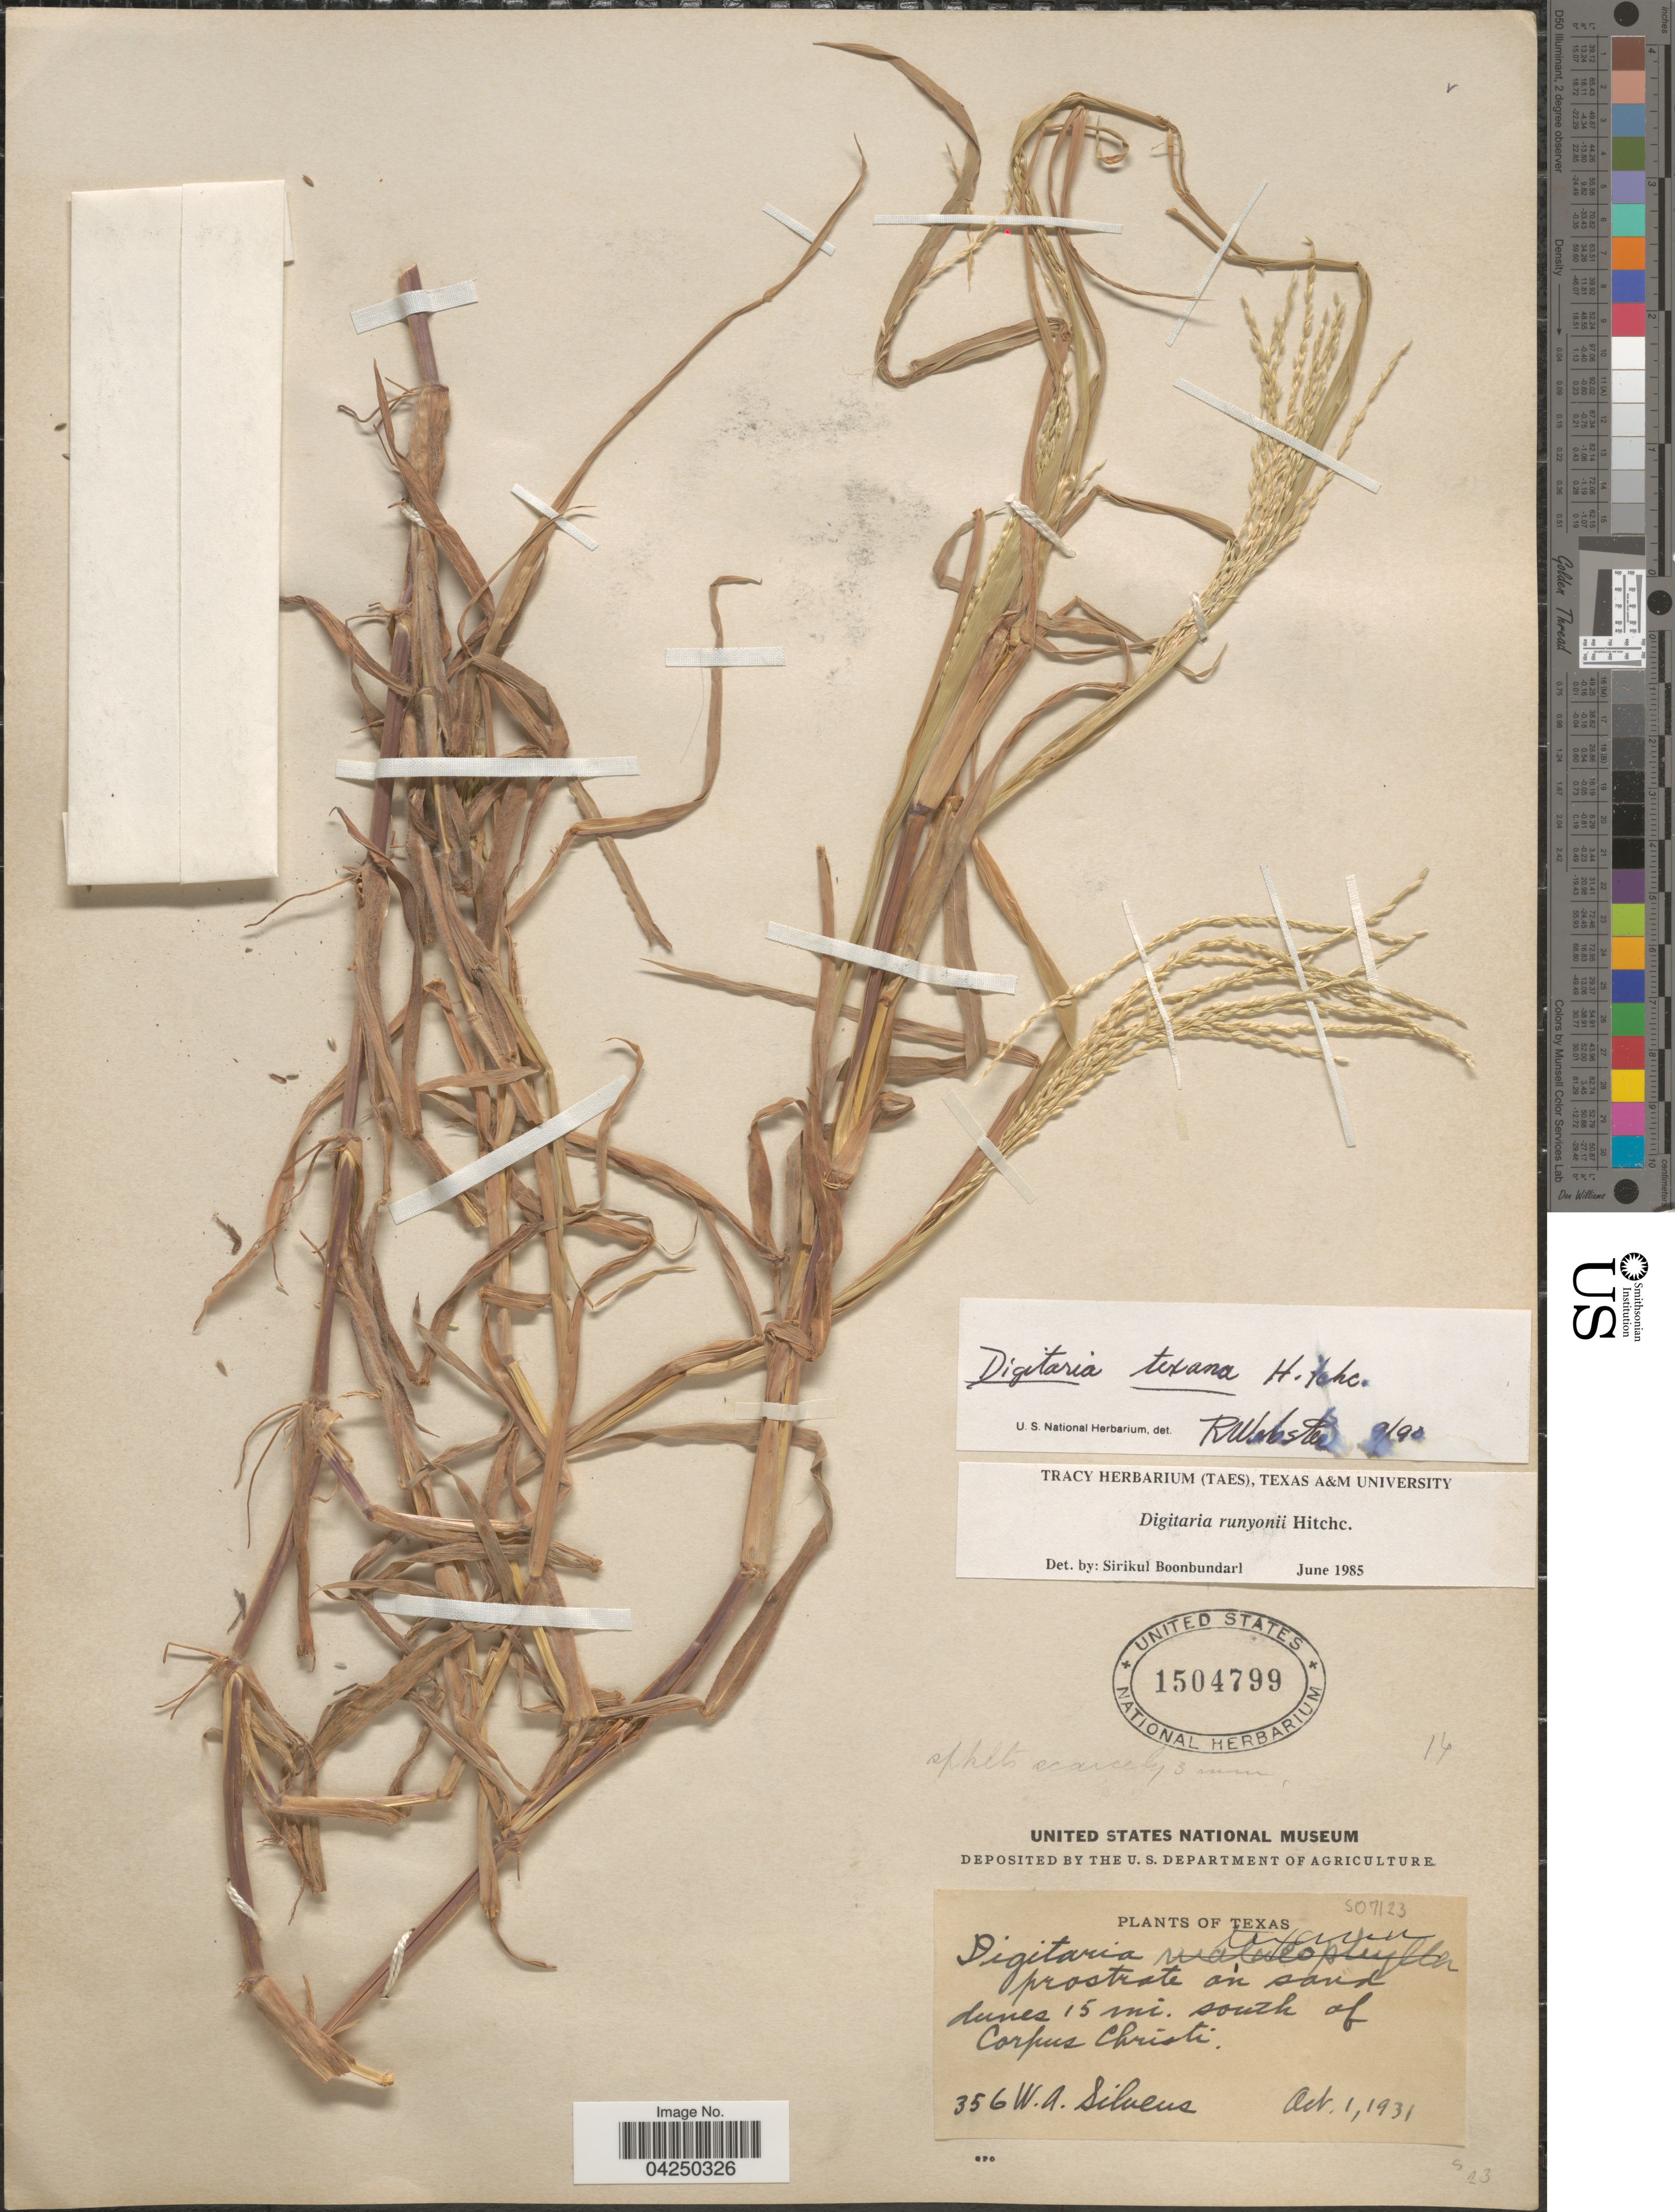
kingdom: Plantae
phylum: Tracheophyta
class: Liliopsida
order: Poales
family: Poaceae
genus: Digitaria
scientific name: Digitaria texana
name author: Hitchc.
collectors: W. Silveus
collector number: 356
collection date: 1931-10-01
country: United States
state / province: Texas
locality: On sand dunes 15 mi. south of Corpus Christi.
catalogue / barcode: US 1504799